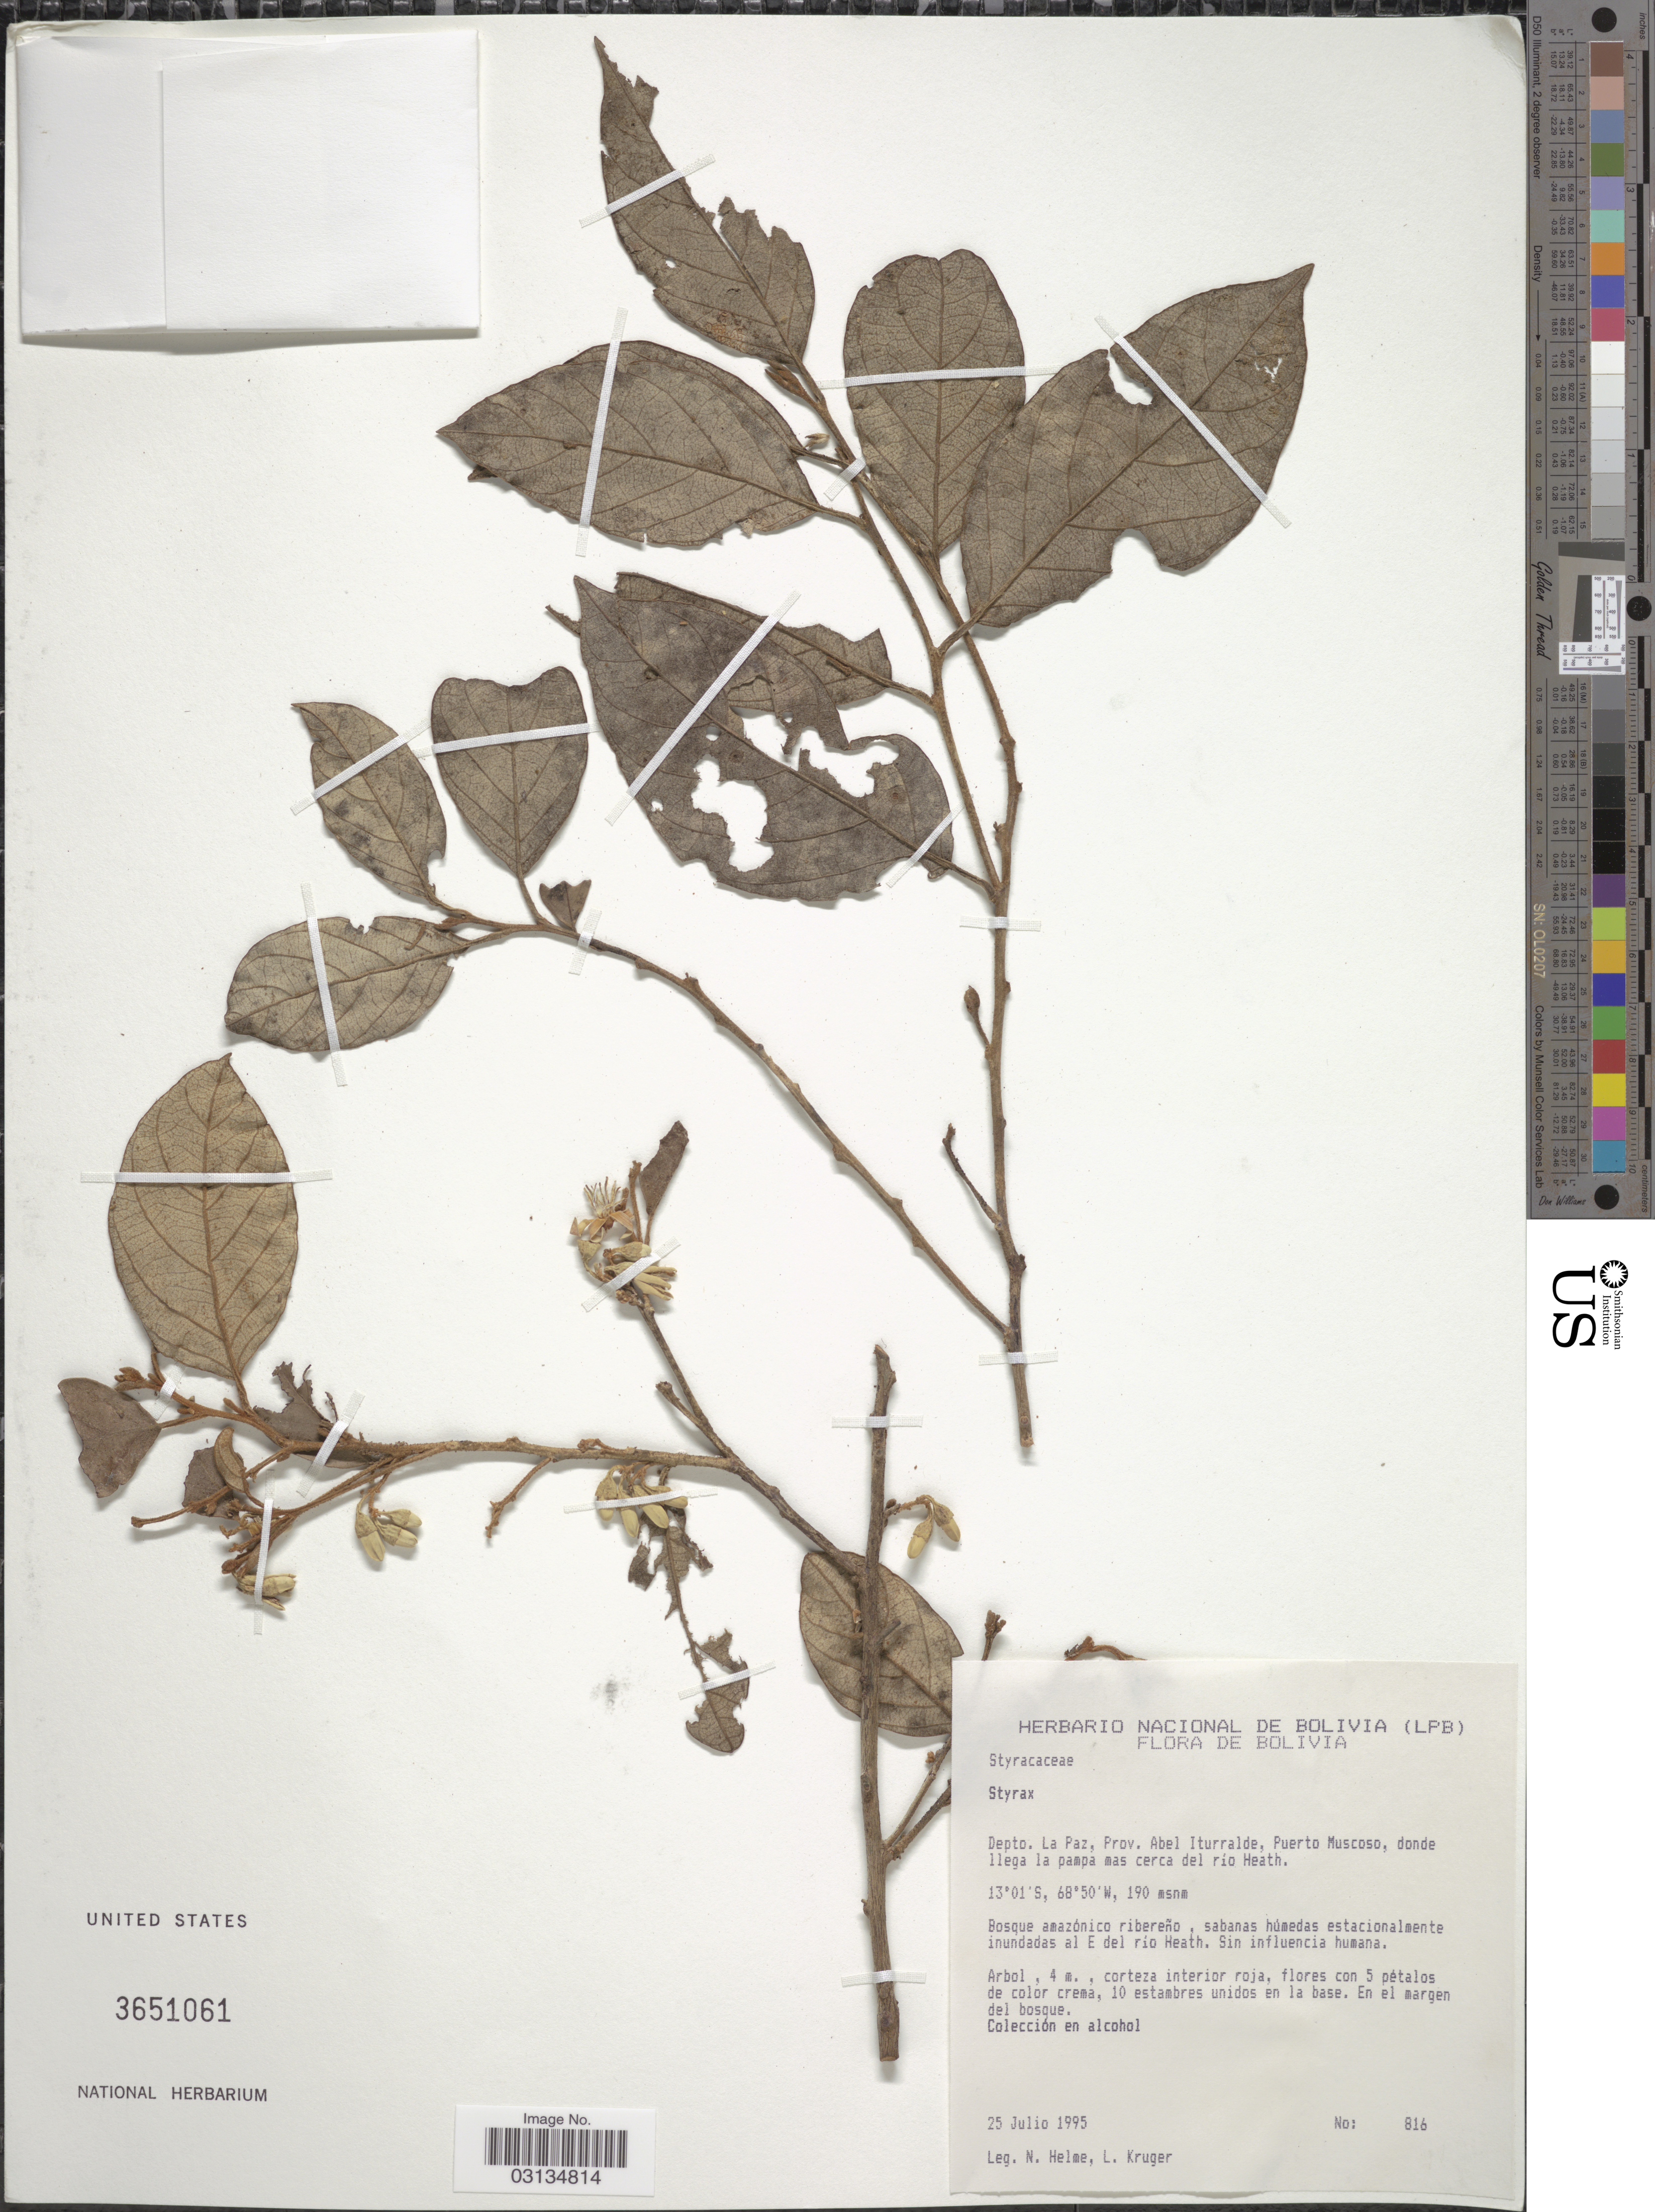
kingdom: Plantae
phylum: Tracheophyta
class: Magnoliopsida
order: Ericales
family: Styracaceae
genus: Styrax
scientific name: Styrax sp.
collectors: N. Helme & L. Kruger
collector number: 816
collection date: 1995-07-25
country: Bolivia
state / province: La Paz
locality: Depto. La Paz, Prov. Abel Iturralde, Puerto Muscoso, donde llega la pampa mas cerca del río Heath. E del río Heath.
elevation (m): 190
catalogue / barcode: US 3651061